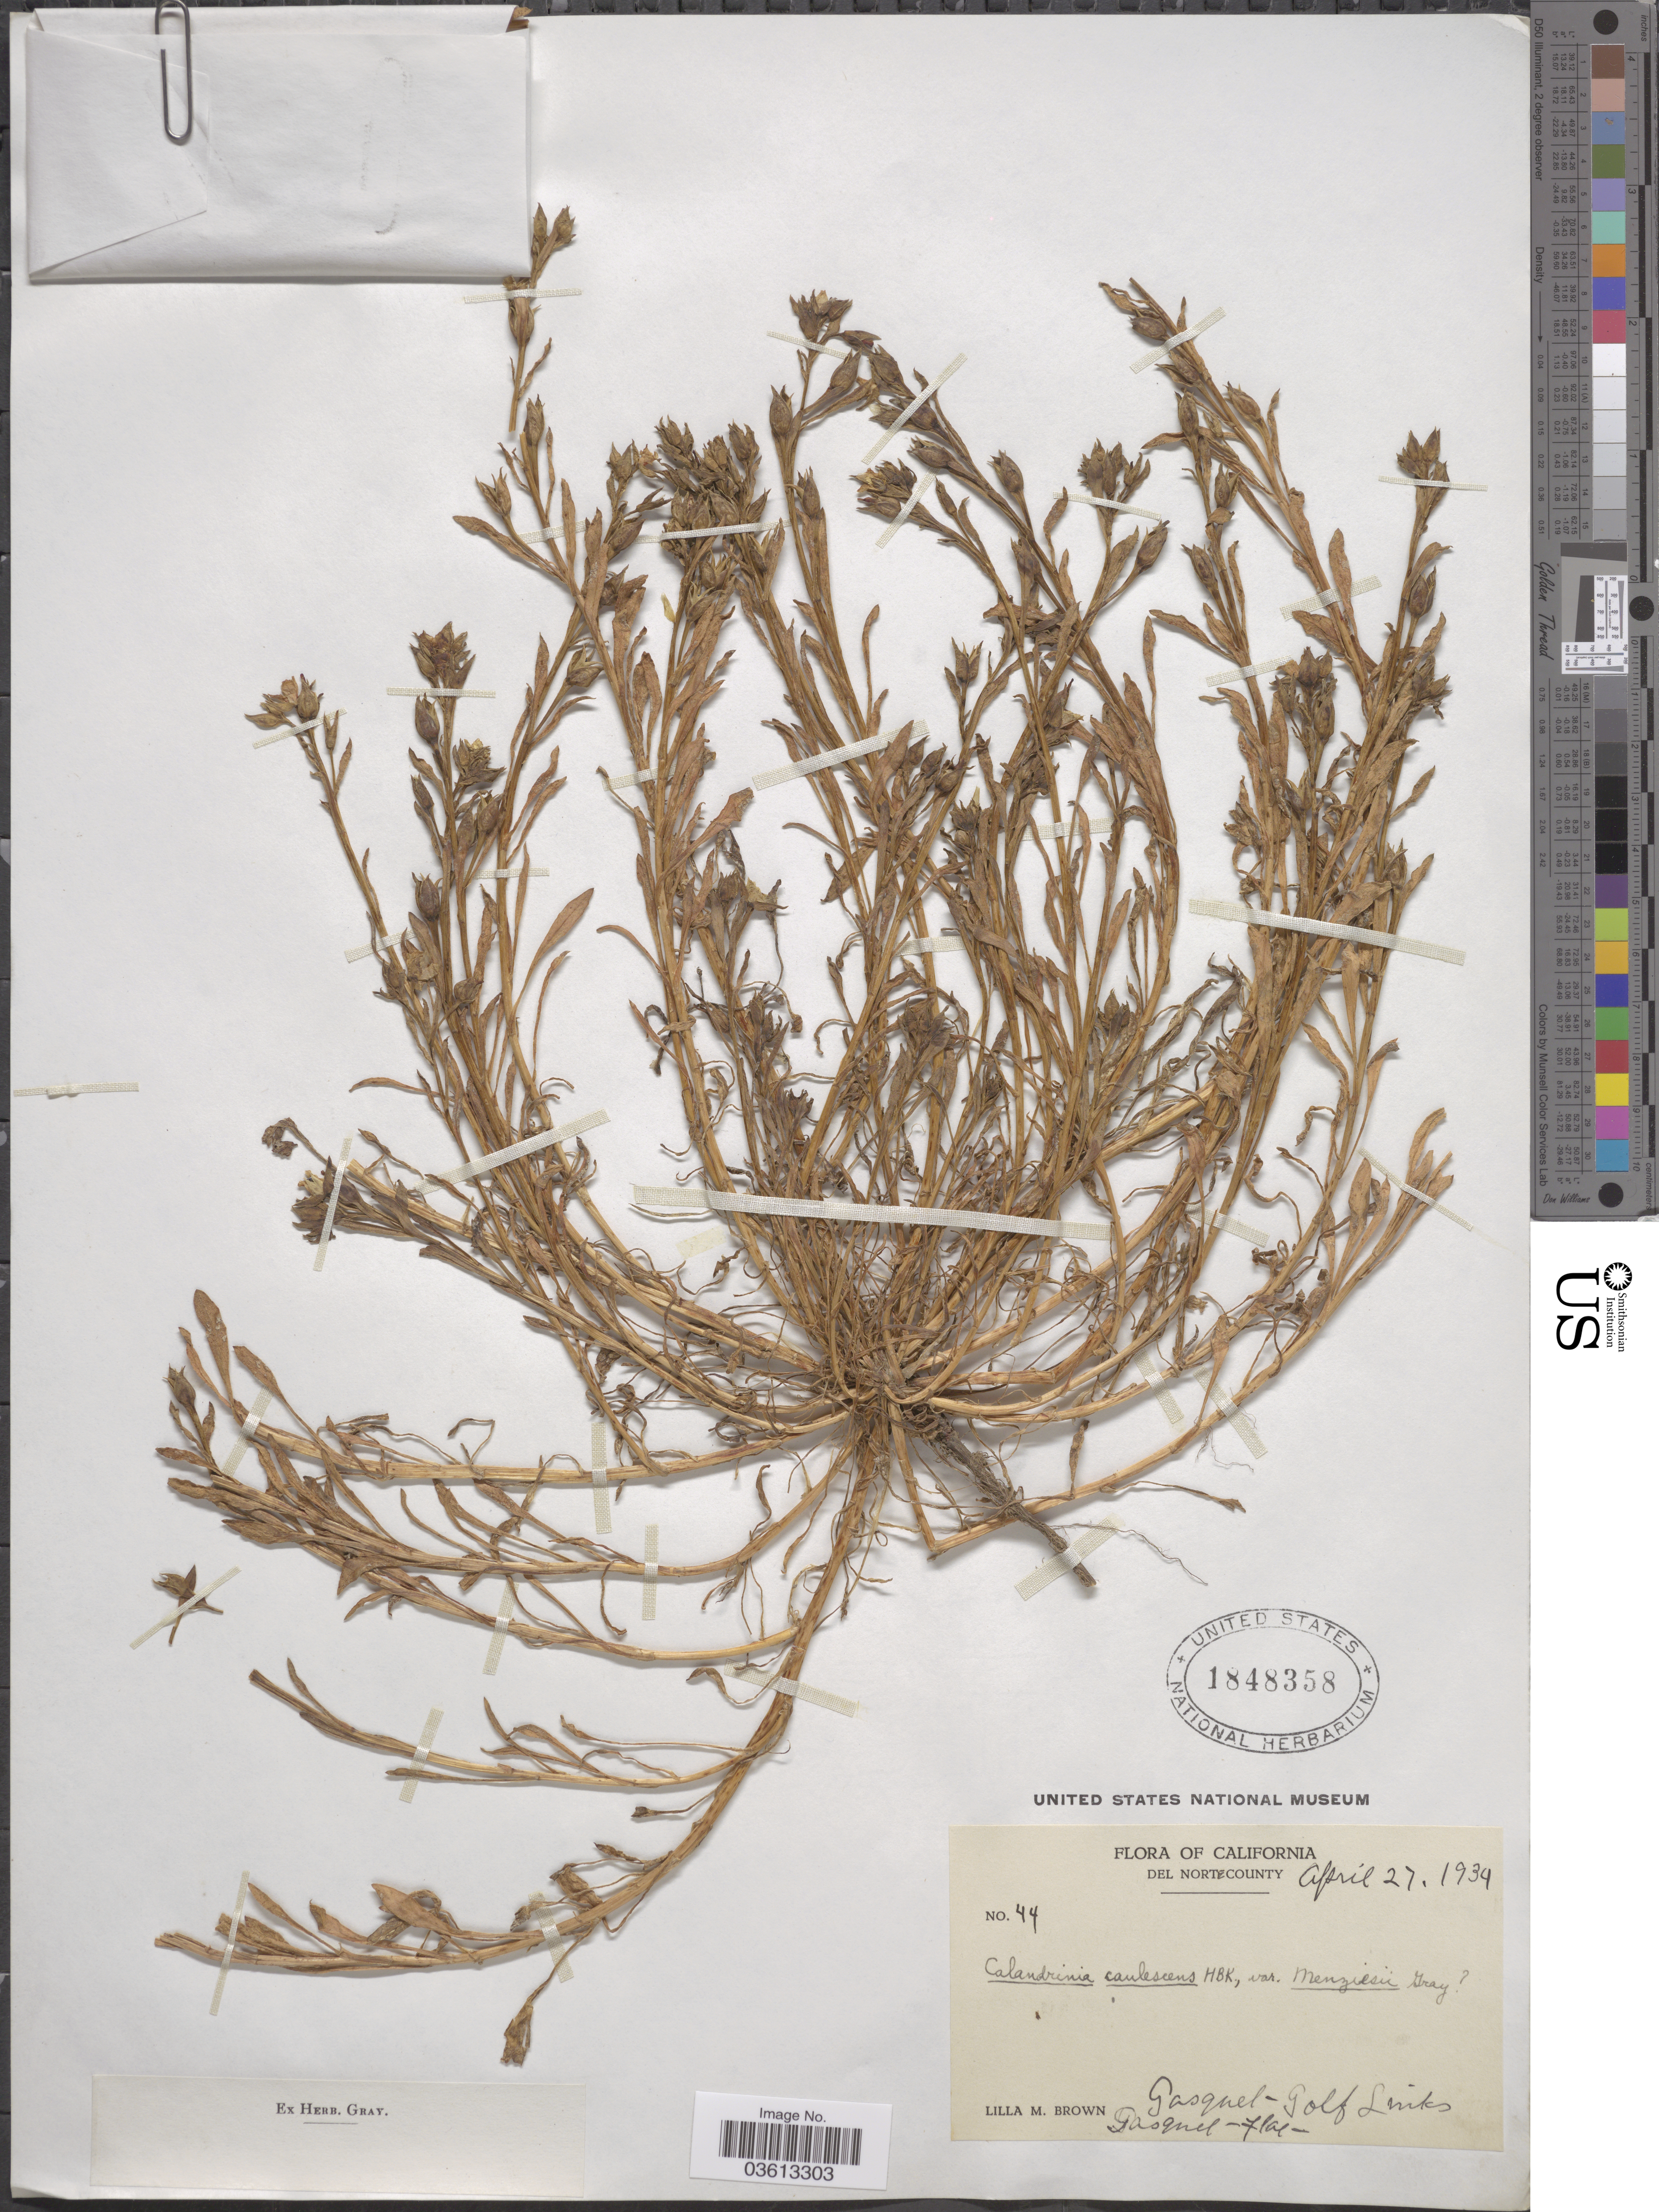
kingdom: Plantae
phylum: Tracheophyta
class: Magnoliopsida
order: Caryophyllales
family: Montiaceae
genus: Calandrinia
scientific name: Calandrinia ciliata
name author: (Ruiz & Pav.) DC.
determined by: Strong, Mark T., (BOT), Smithsonian Institution - National Museum of Natural History (UNITED STATES)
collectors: L. M. Brown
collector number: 44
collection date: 1939-04-27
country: United States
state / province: California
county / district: Del Norte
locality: Del Norte County. Gasquet - Golf Links. Gasquel flat.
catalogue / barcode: US 1848358